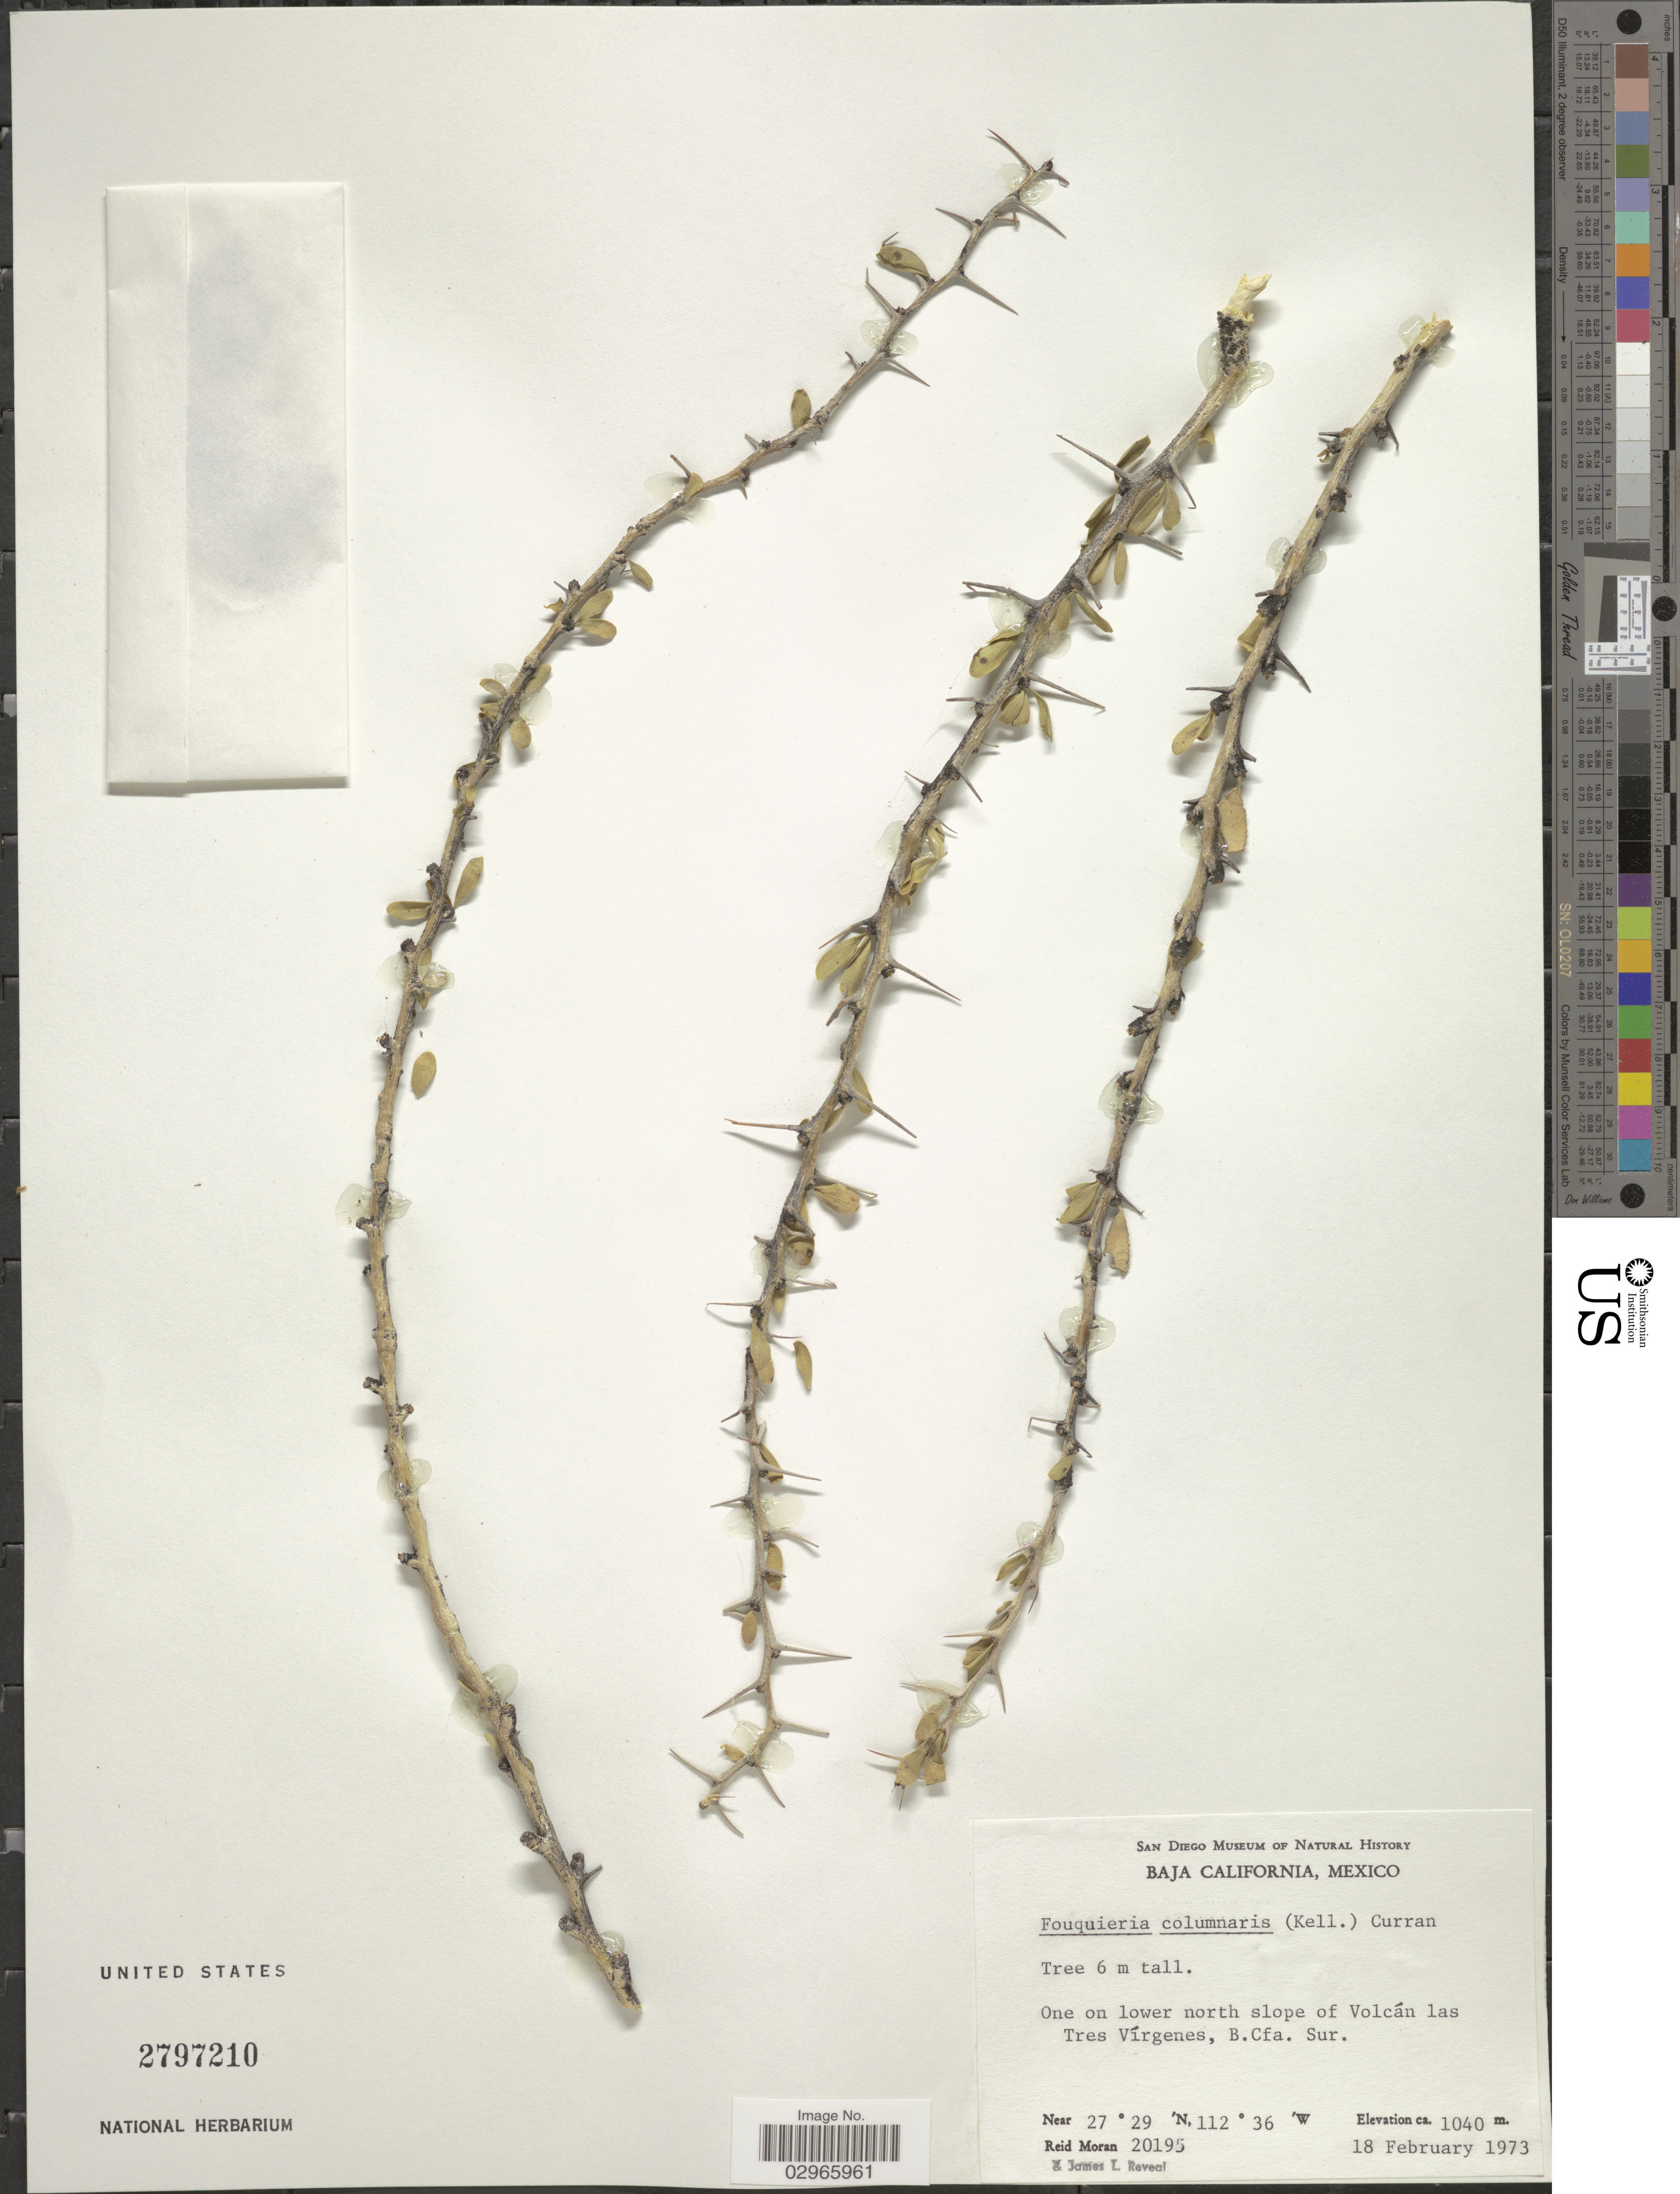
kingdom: Plantae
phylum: Tracheophyta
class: Magnoliopsida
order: Ericales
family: Fouquieriaceae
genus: Fouquieria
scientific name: Fouquieria columnaris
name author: Kellogg ex Curran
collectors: R. V. Moran & J. L. Reveal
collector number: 20195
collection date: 1973-02-18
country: Mexico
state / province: Baja California Sur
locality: One on lower north slope of Volcán las Tres Vírgenes. Baja California.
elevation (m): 1040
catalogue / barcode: US 2797210